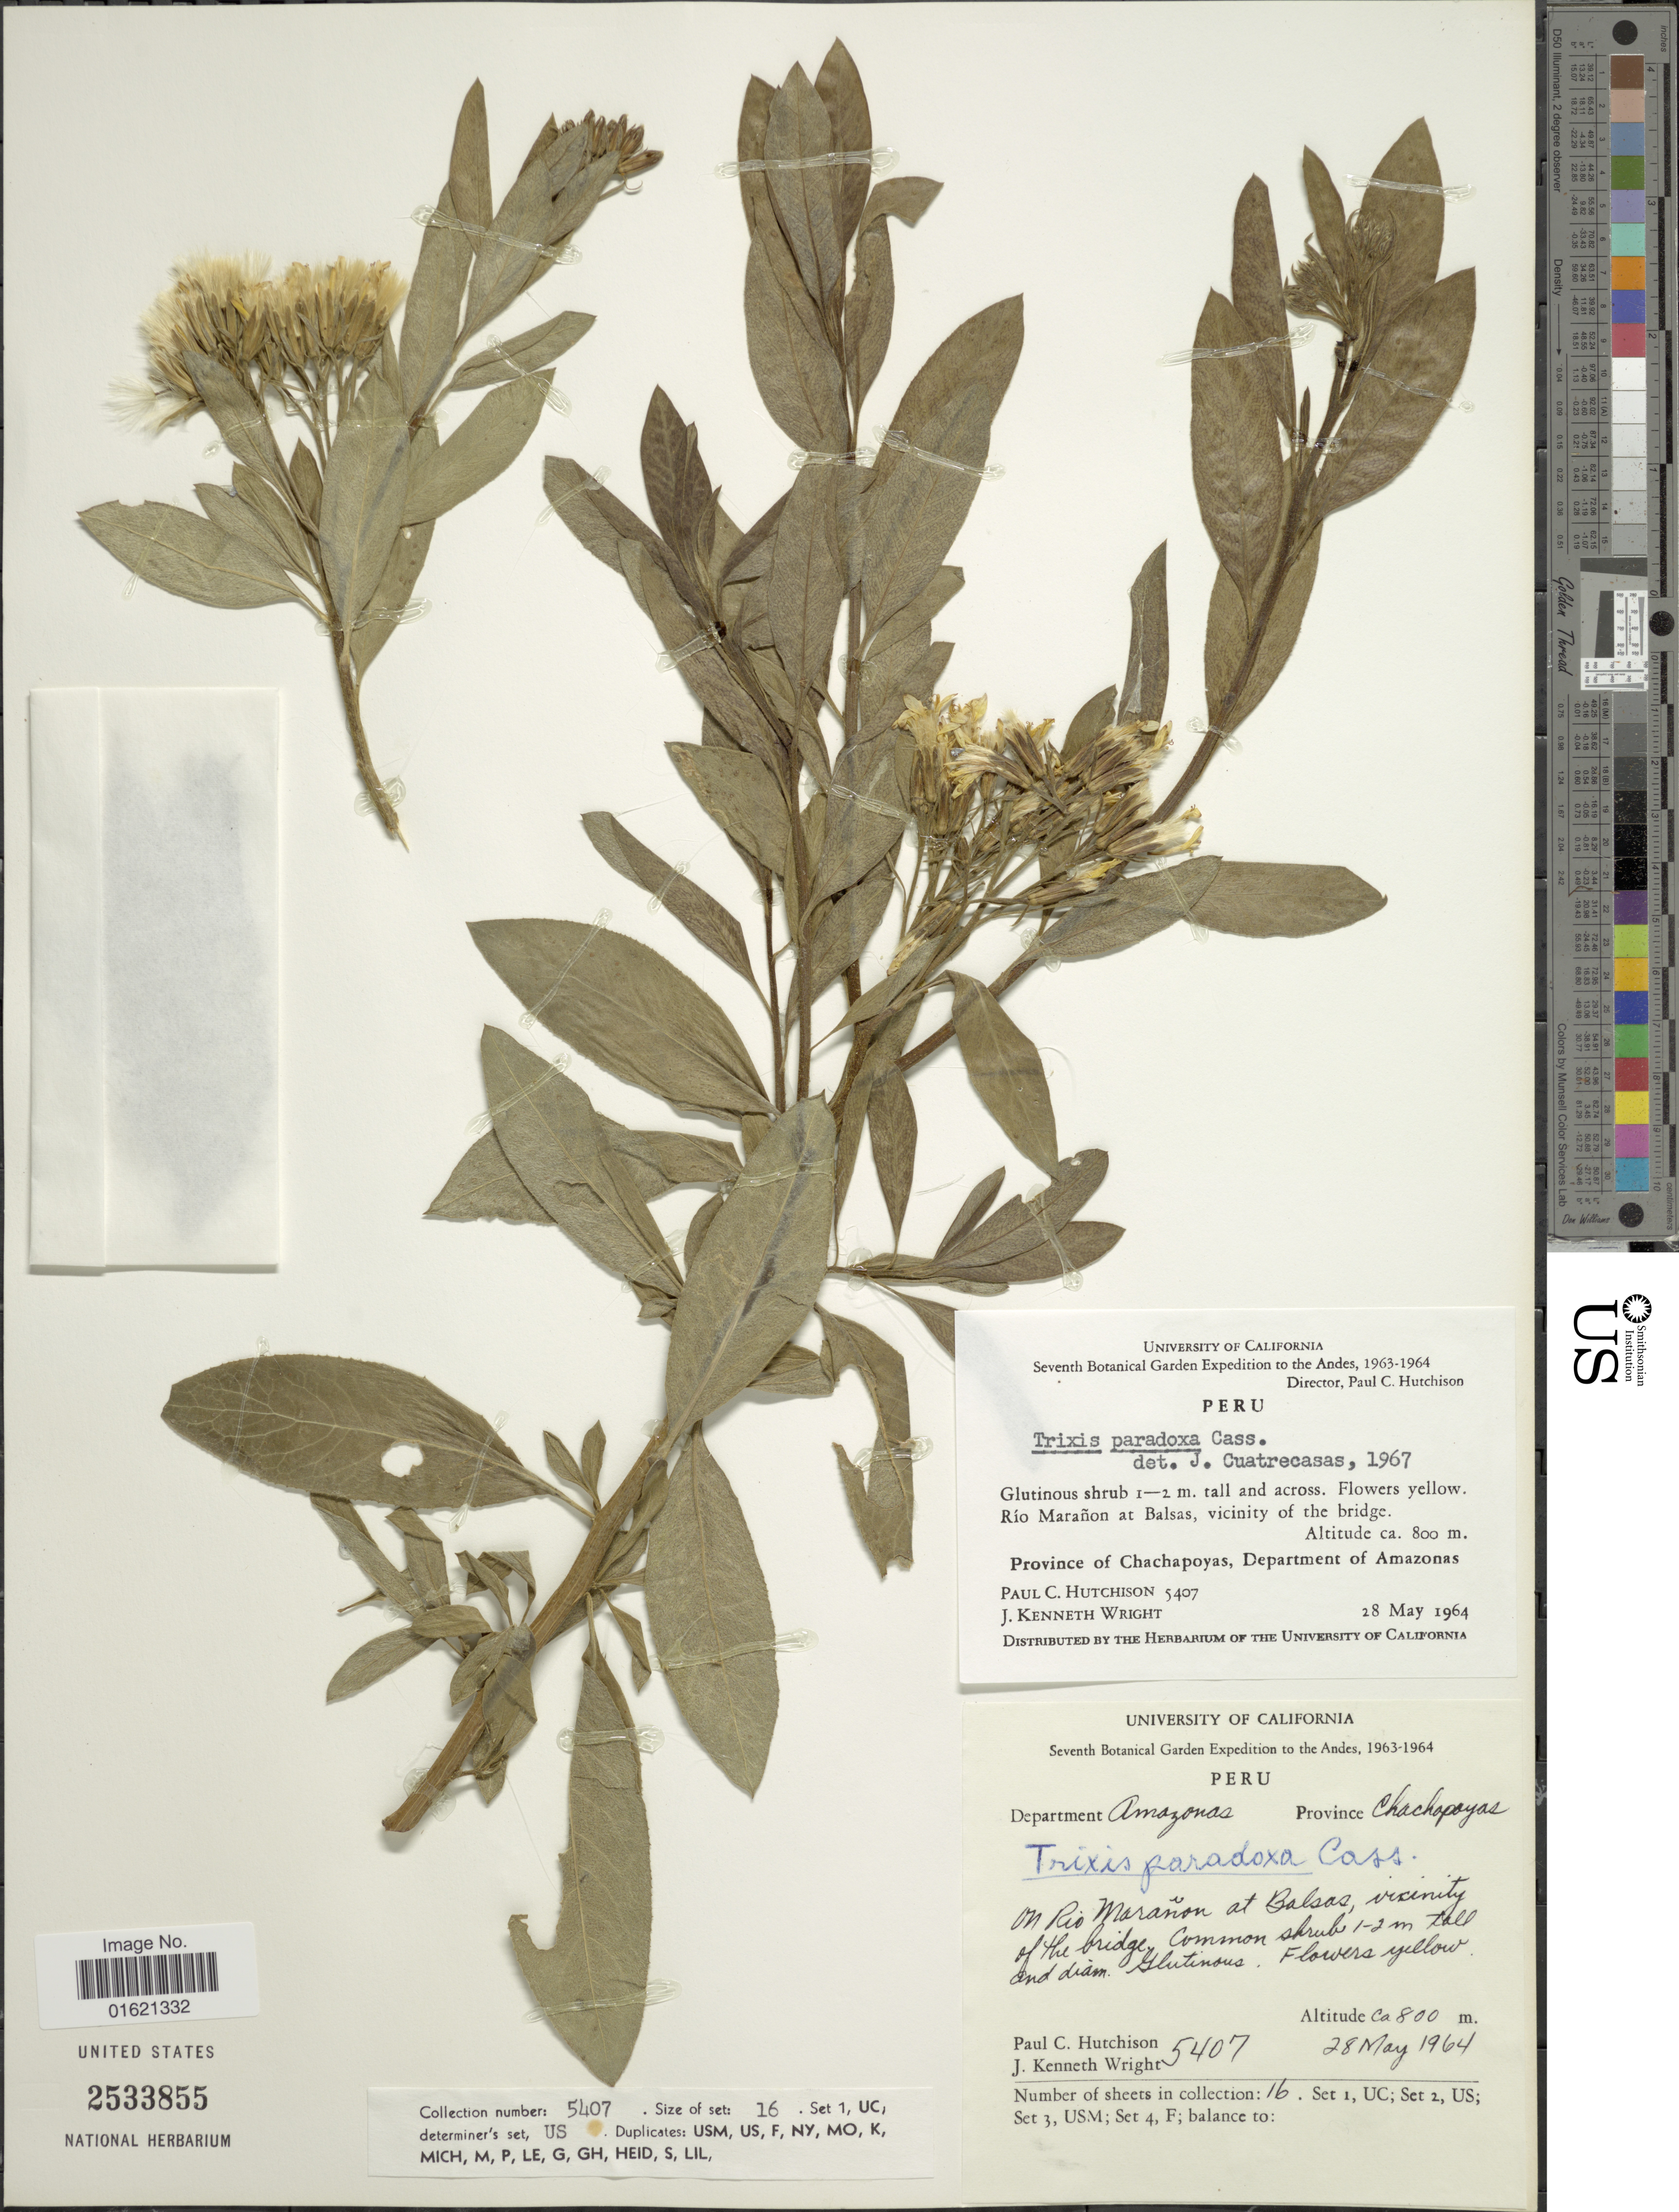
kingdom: Plantae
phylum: Tracheophyta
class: Magnoliopsida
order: Asterales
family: Asteraceae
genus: Trixis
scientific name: Trixis cacalioides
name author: (Kunth) D. Don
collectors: P. C. Hutchison & J. K. Wright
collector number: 5407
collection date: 1964-05-28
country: Peru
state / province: Amazonas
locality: Department Amazonas, Province Chachapoyas. On Rio Maranon at Balsas, vicinity of the bridge,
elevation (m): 800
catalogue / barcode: US 2533855